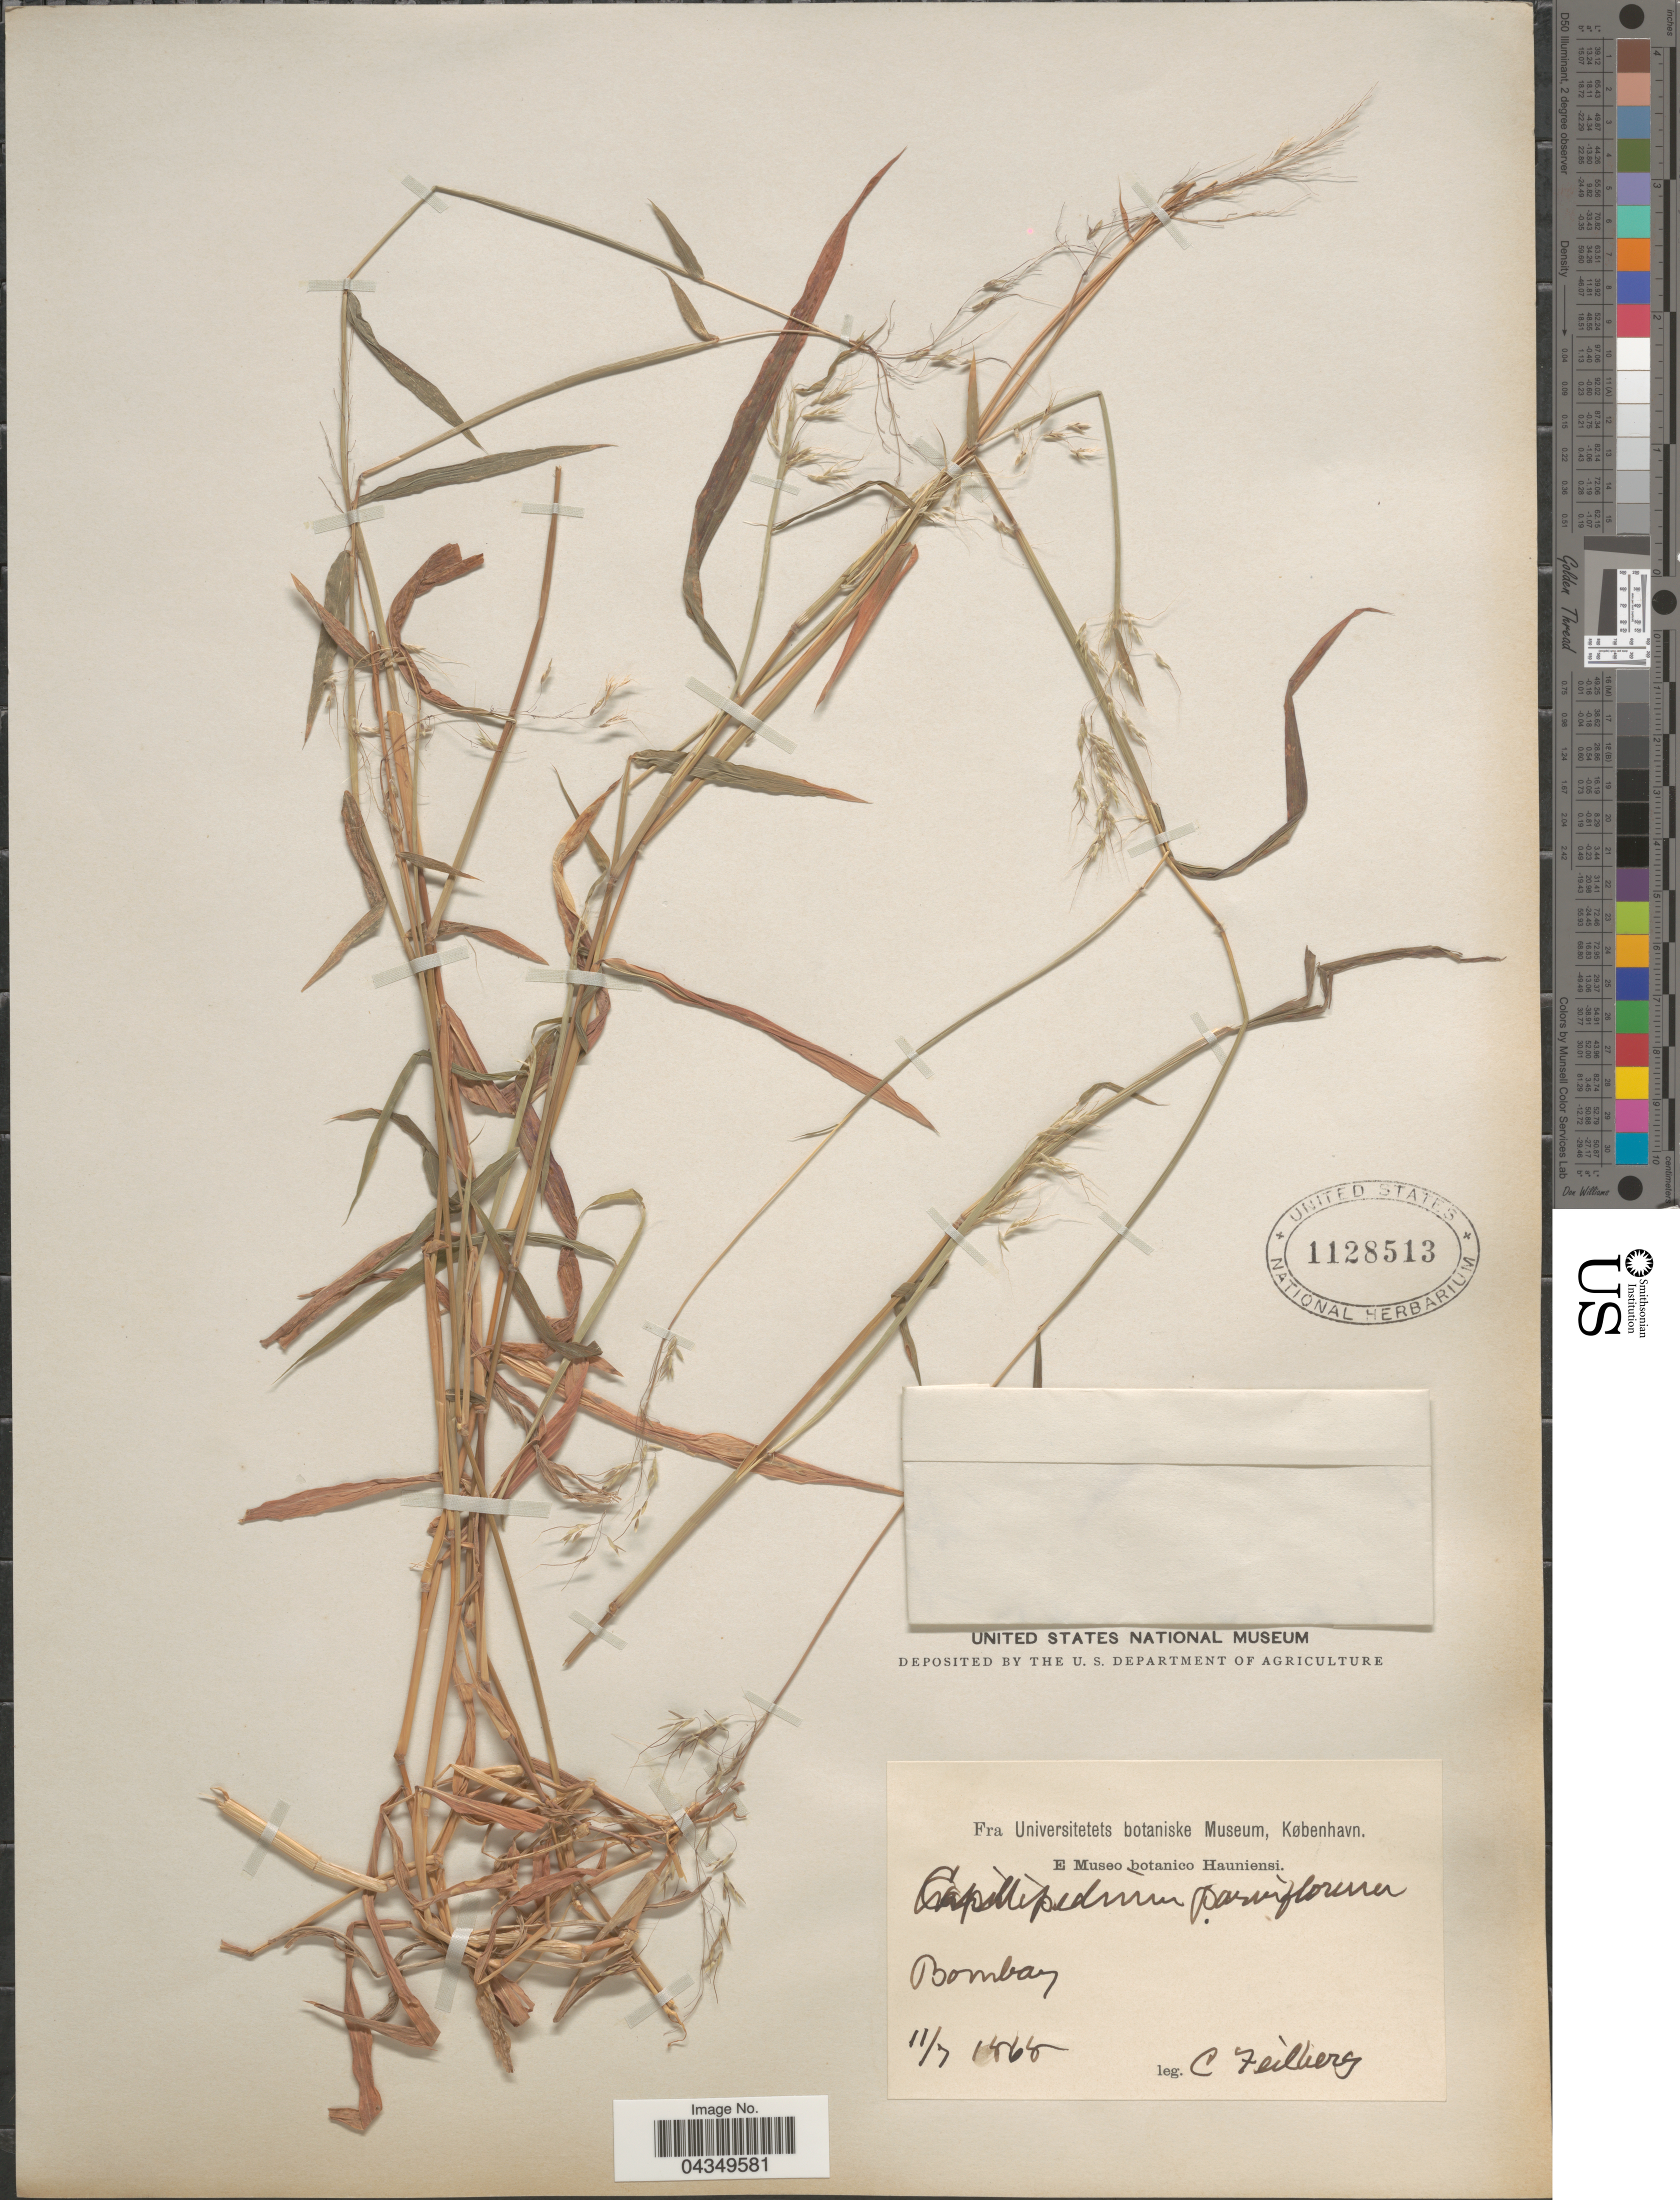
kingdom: Plantae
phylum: Tracheophyta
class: Liliopsida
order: Poales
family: Poaceae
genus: Capillipedium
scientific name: Capillipedium parviflorum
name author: (R. Br.) Stapf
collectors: C. Feilberg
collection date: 1868-07-11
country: India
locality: Bombay.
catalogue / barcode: US 1128513